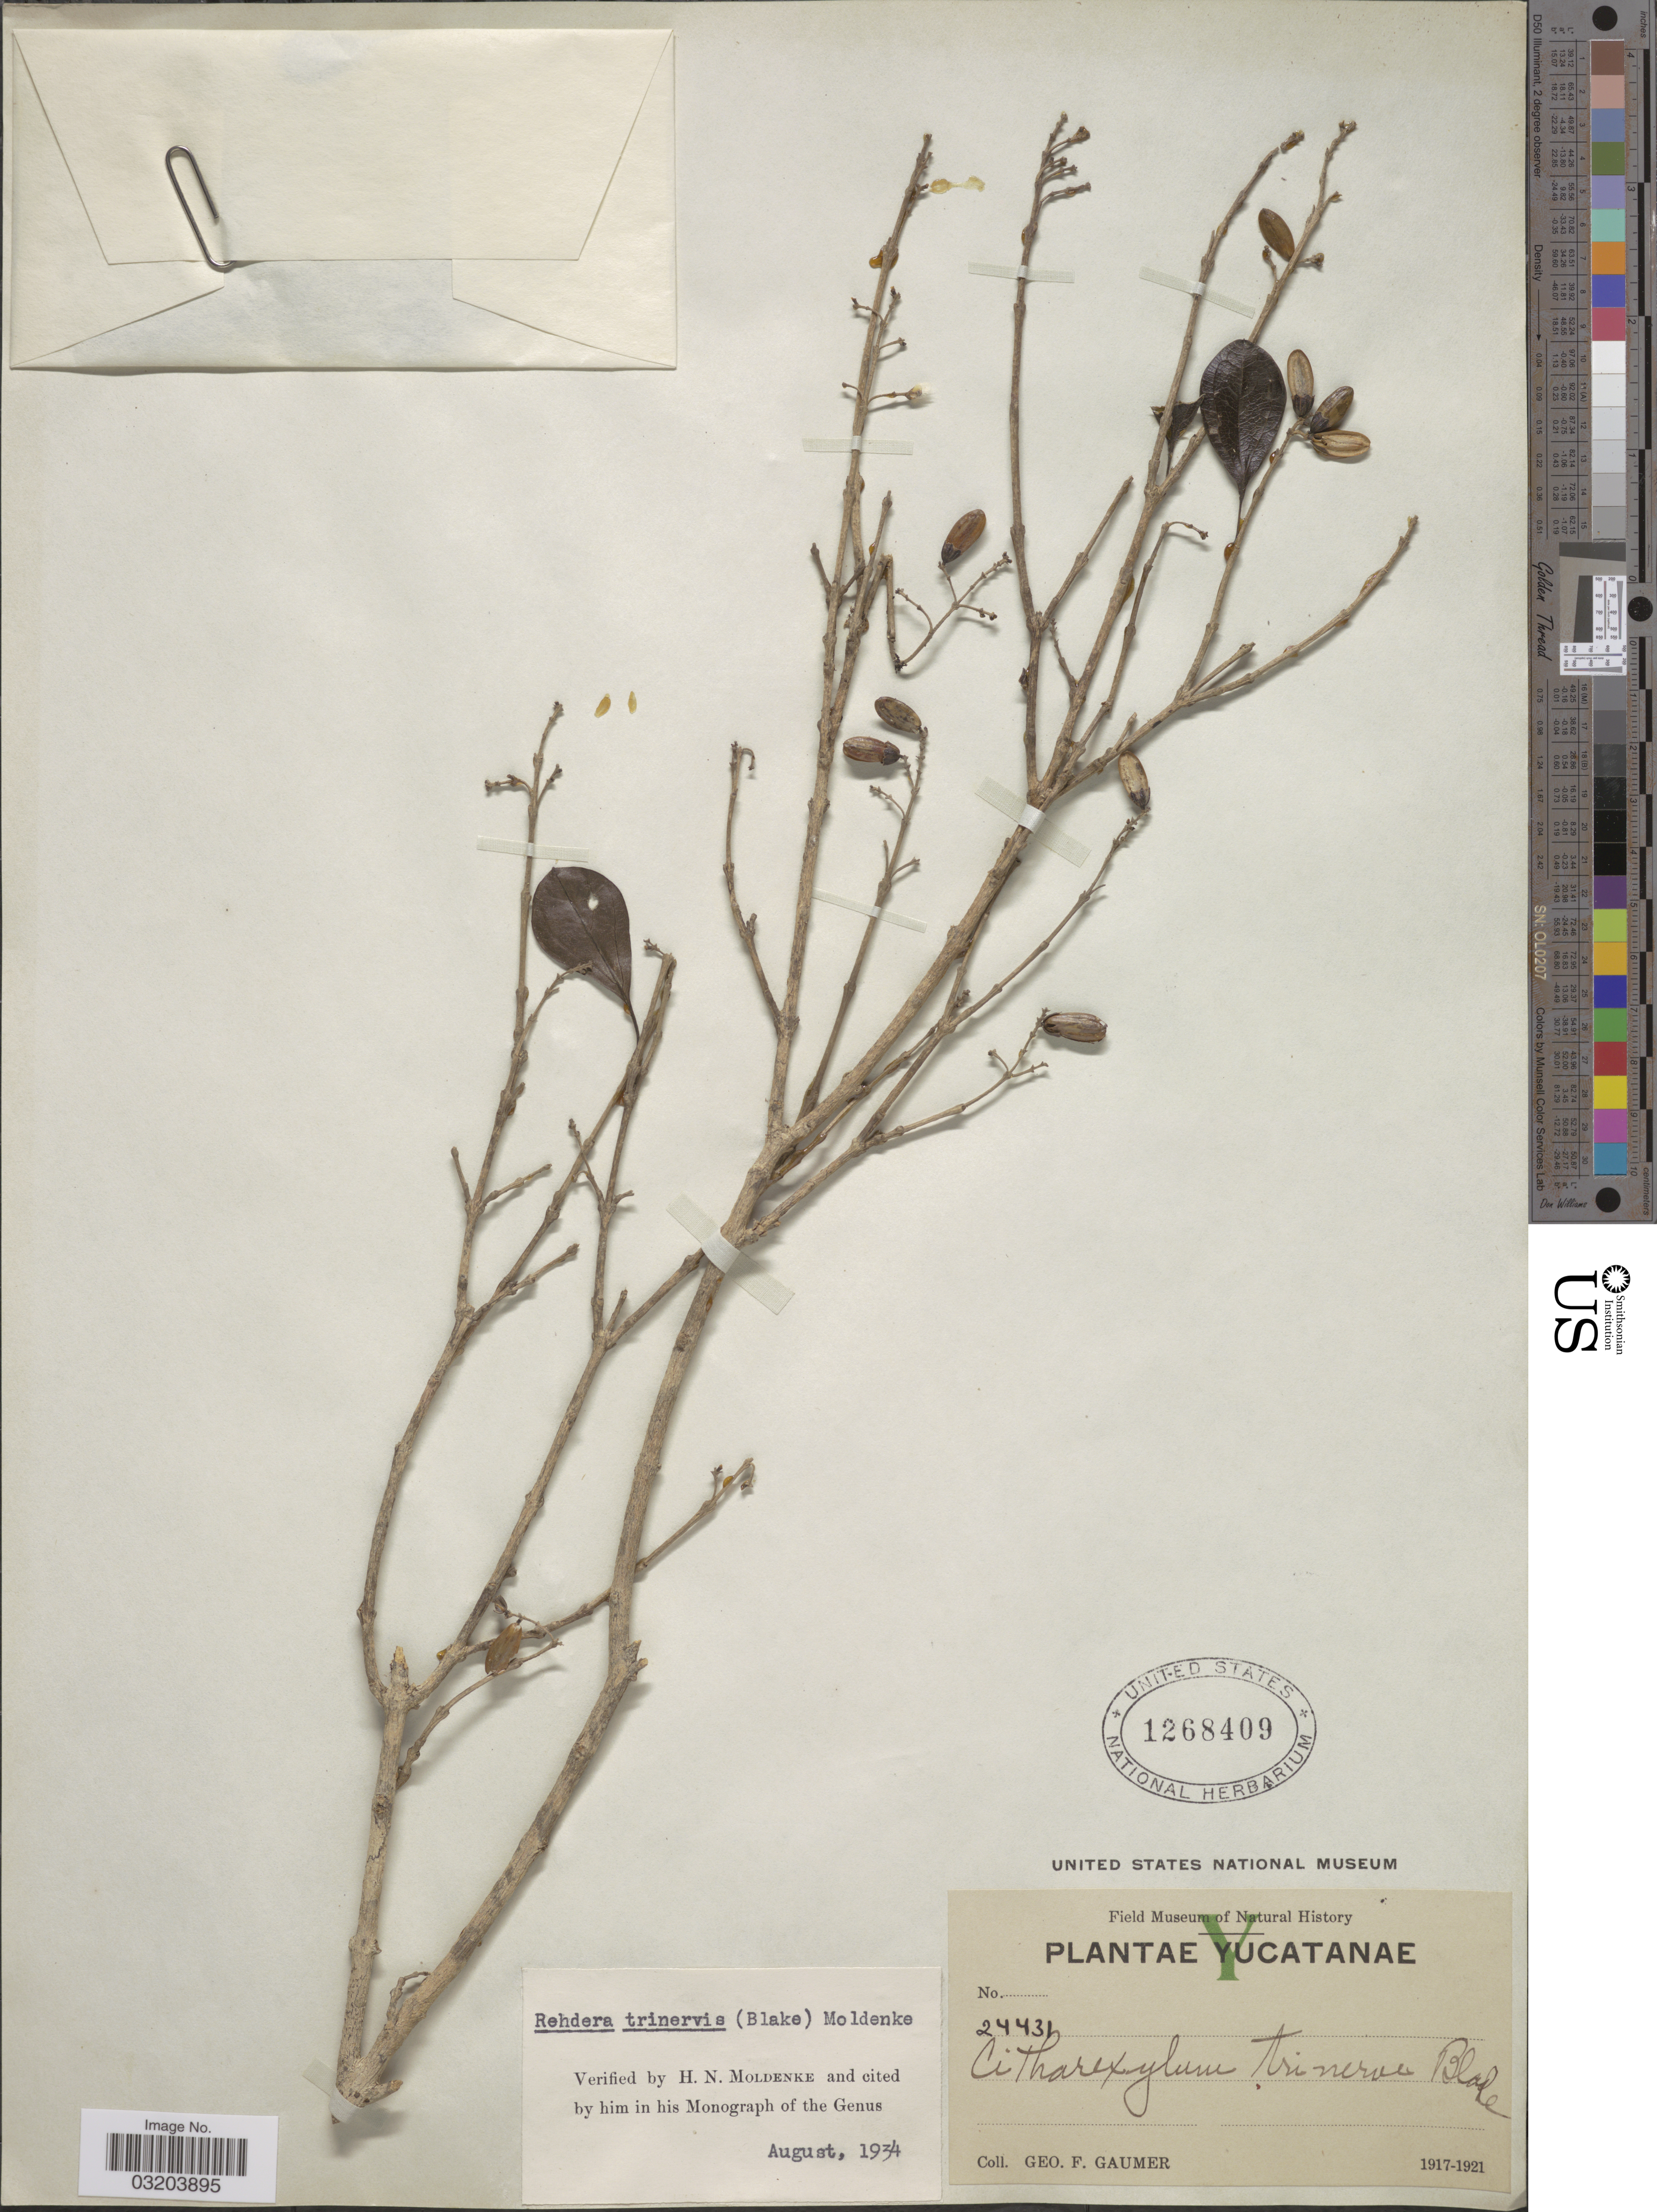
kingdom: Plantae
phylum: Tracheophyta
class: Magnoliopsida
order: Lamiales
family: Verbenaceae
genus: Rehdera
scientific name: Rehdera trinervis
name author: (S.F. Blake) Moldenke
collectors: G. F. Gaumer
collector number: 24431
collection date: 1917/1921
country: Mexico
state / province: Yucatán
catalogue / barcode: US 1268409